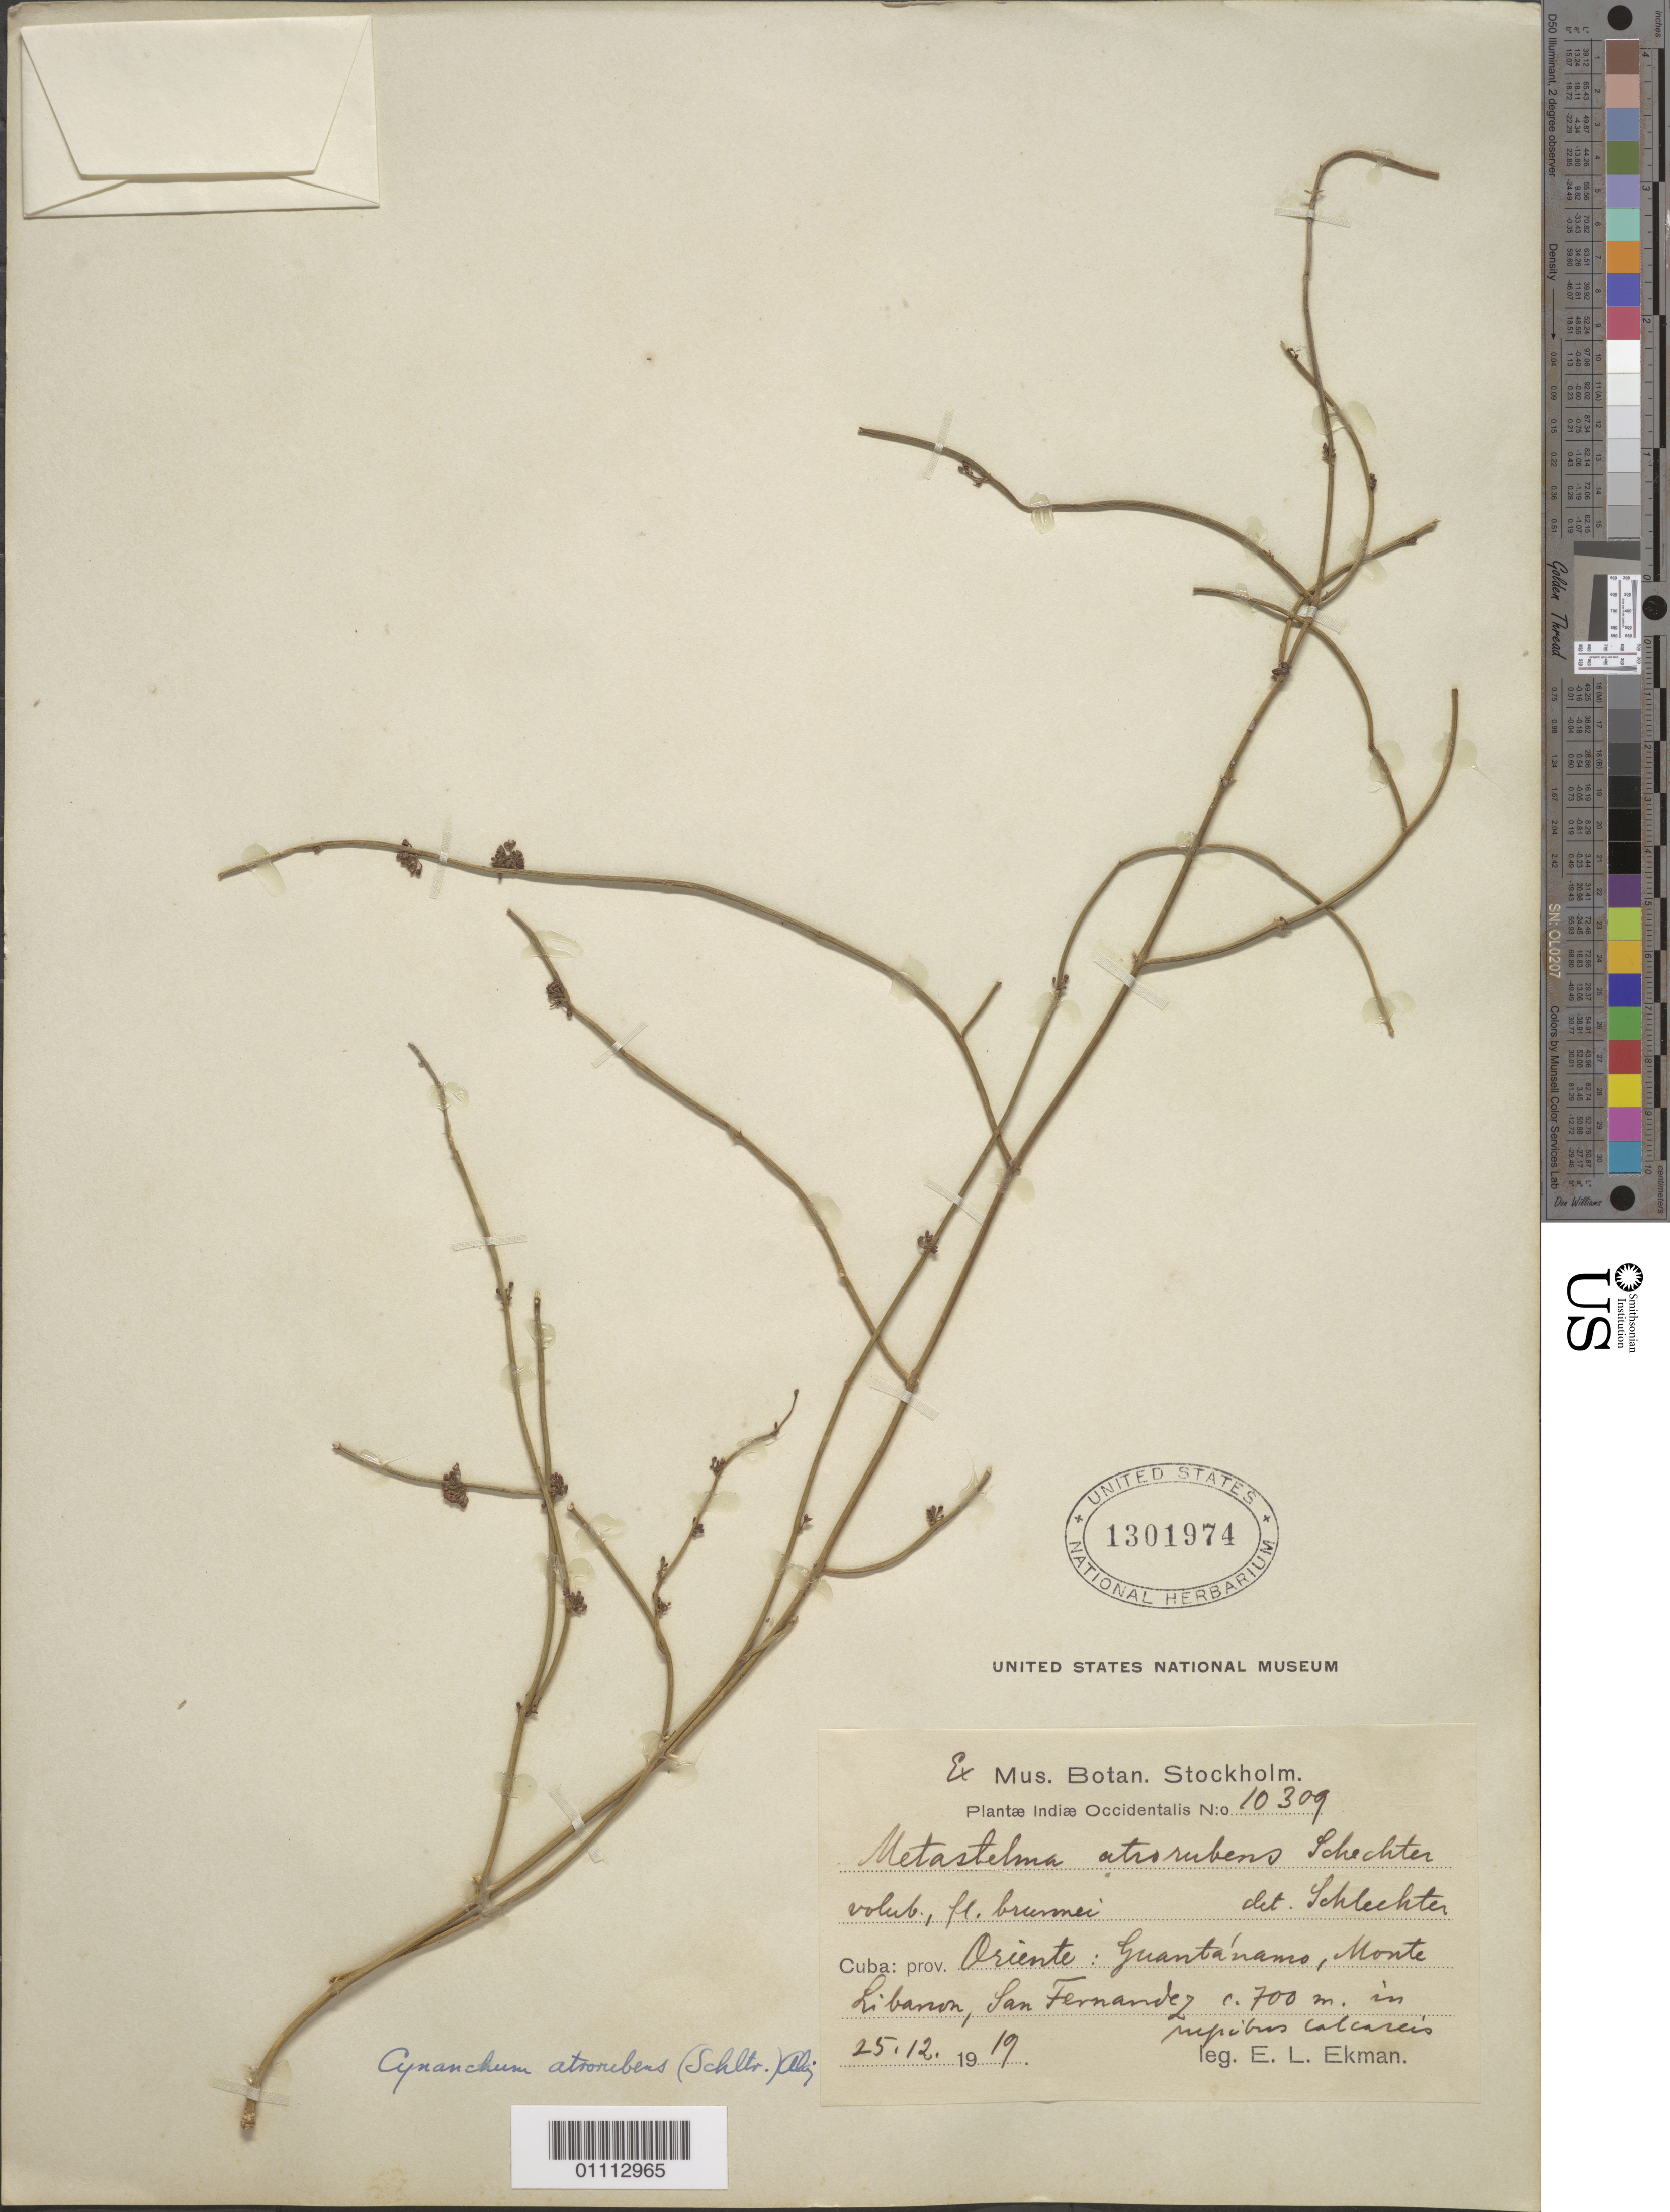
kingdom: Plantae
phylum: Tracheophyta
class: Magnoliopsida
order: Gentianales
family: Apocynaceae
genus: Cynanchum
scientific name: Cynanchum atrorubens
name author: (Schltr.) Alain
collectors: E. L. Ekman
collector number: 10309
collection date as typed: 25 Dec 1919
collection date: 1919-12-25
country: Cuba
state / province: Guantánamo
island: Cuba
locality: Oriente: Guantánamo, Monte Libanon, San Fernandez In sufribus calcareis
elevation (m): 700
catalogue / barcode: US 1301974